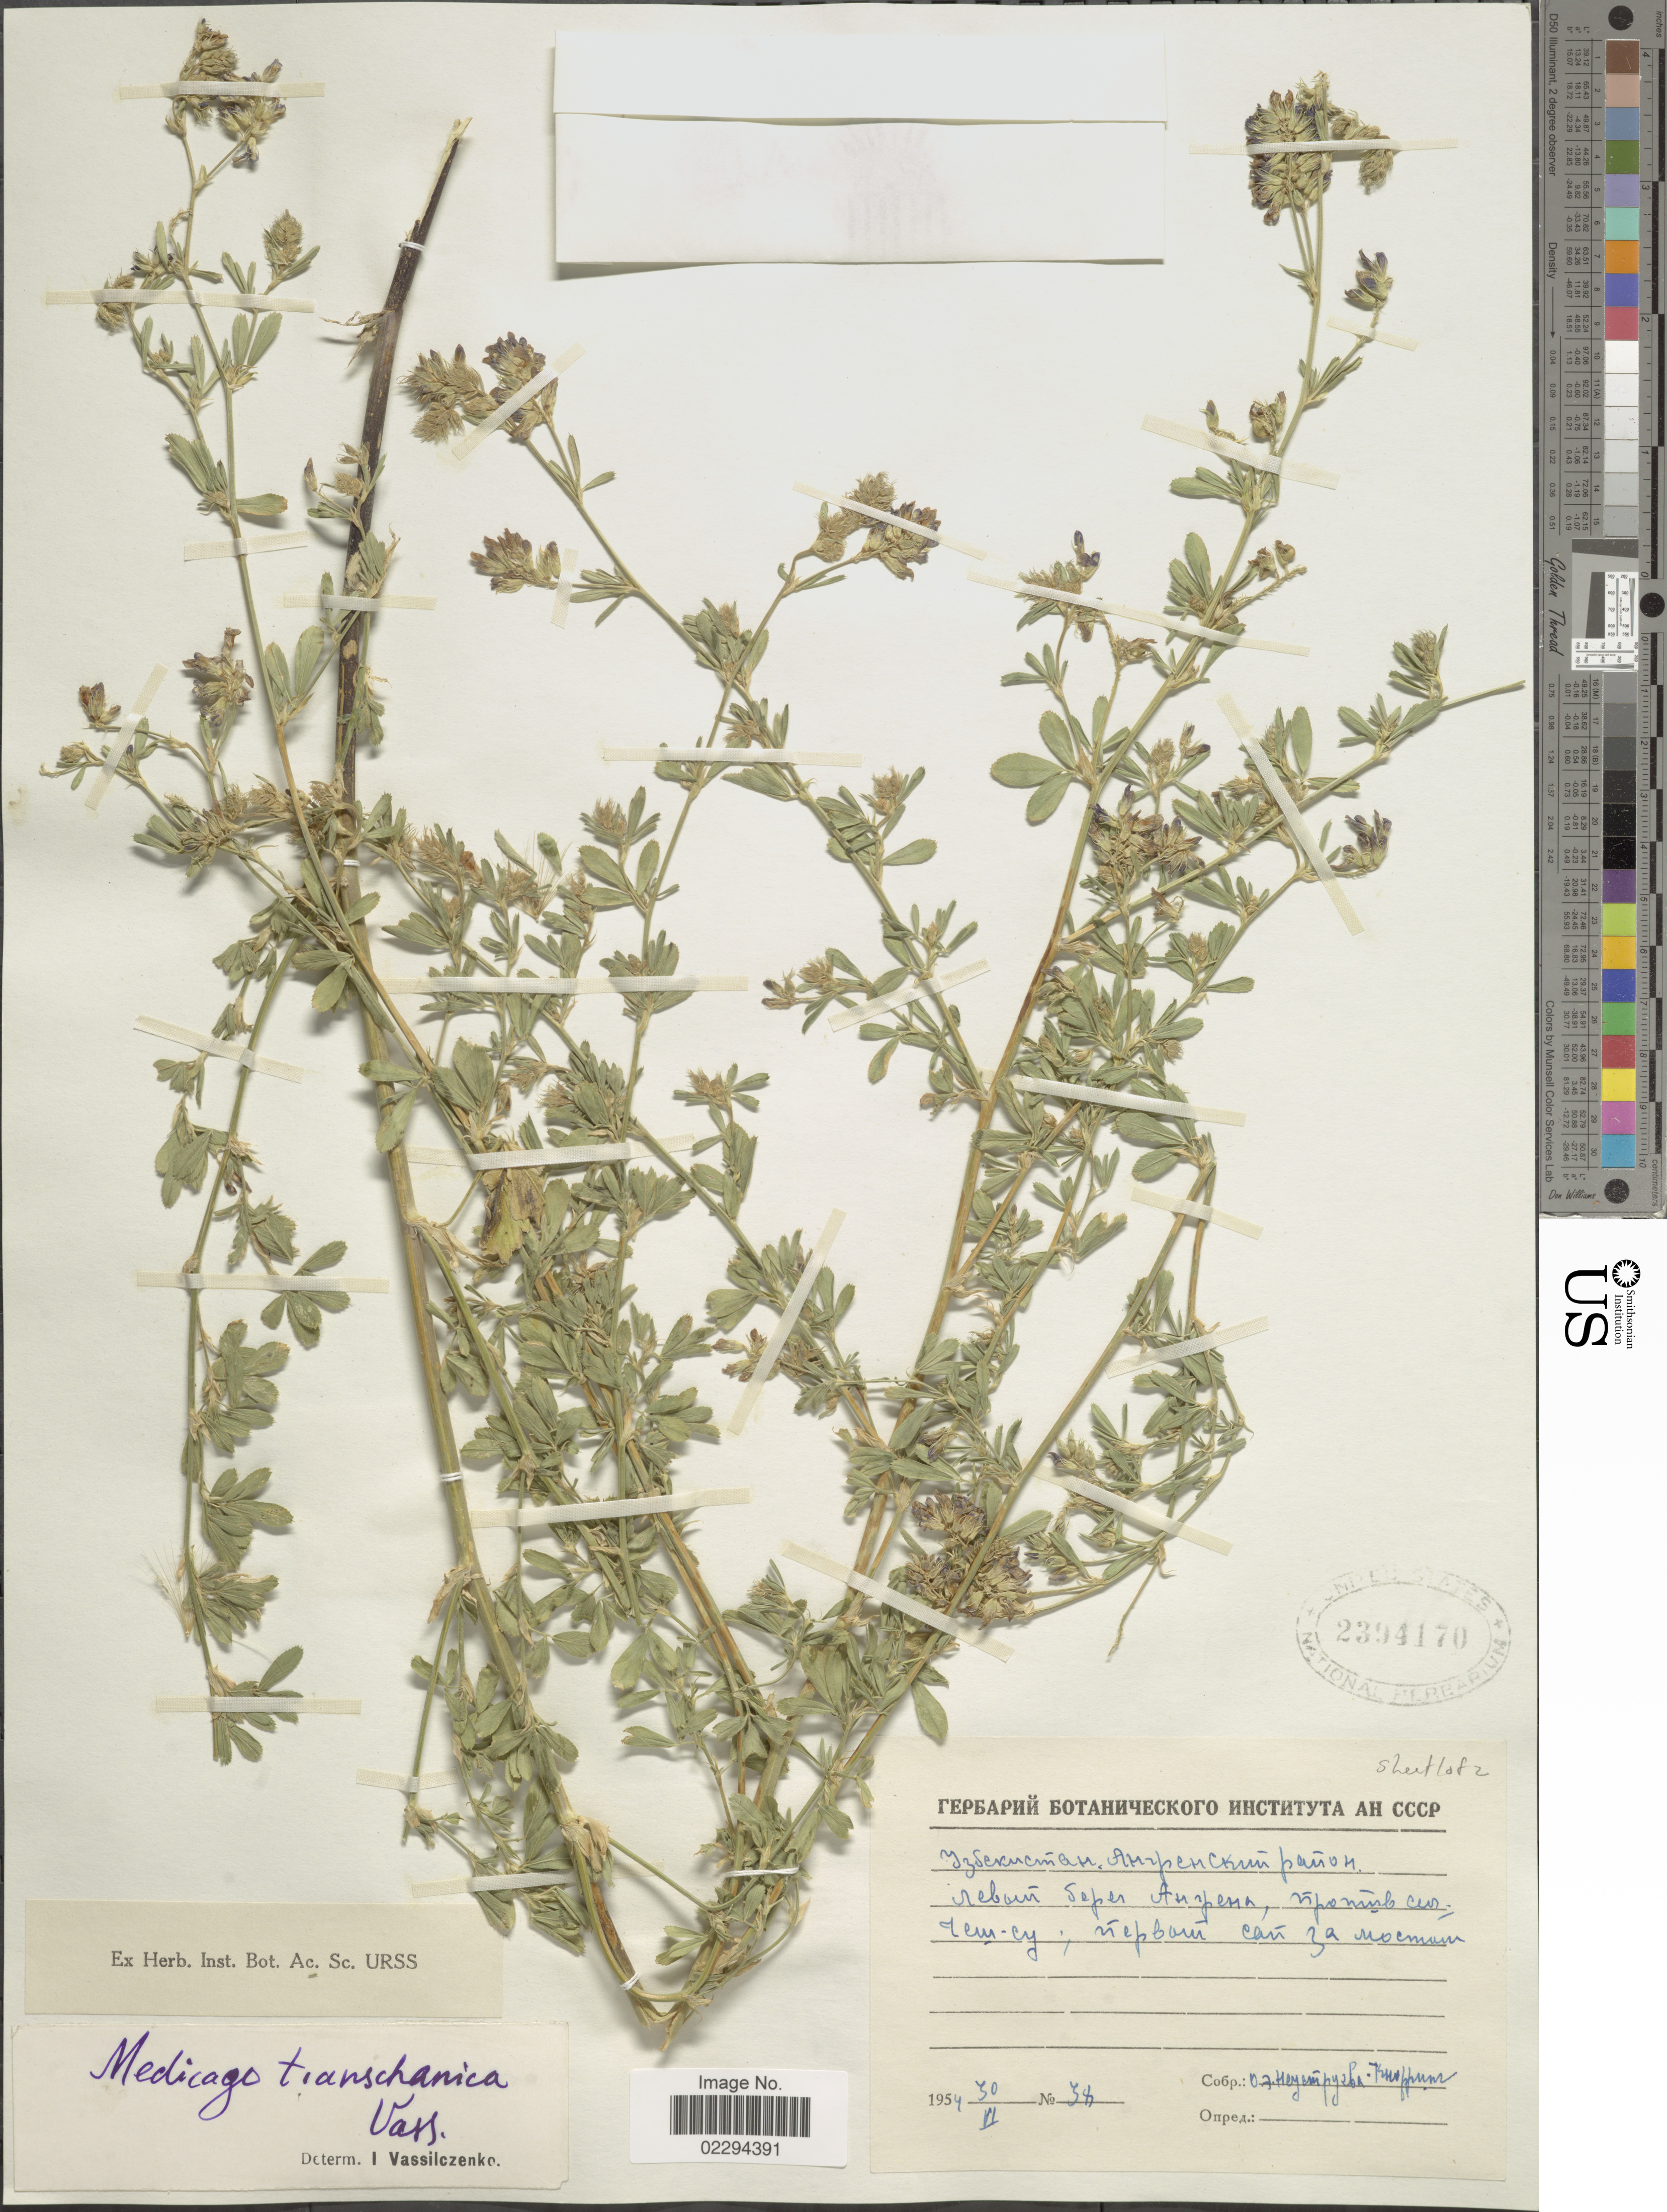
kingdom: Plantae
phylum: Tracheophyta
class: Magnoliopsida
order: Fabales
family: Fabaceae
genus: Medicago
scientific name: Medicago tianschanica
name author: Vassilcz.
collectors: O. Neustrueva-Knorring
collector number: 38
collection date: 1954-06-30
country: Uzbekistan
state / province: Toshkent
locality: Angren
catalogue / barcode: US 2394170